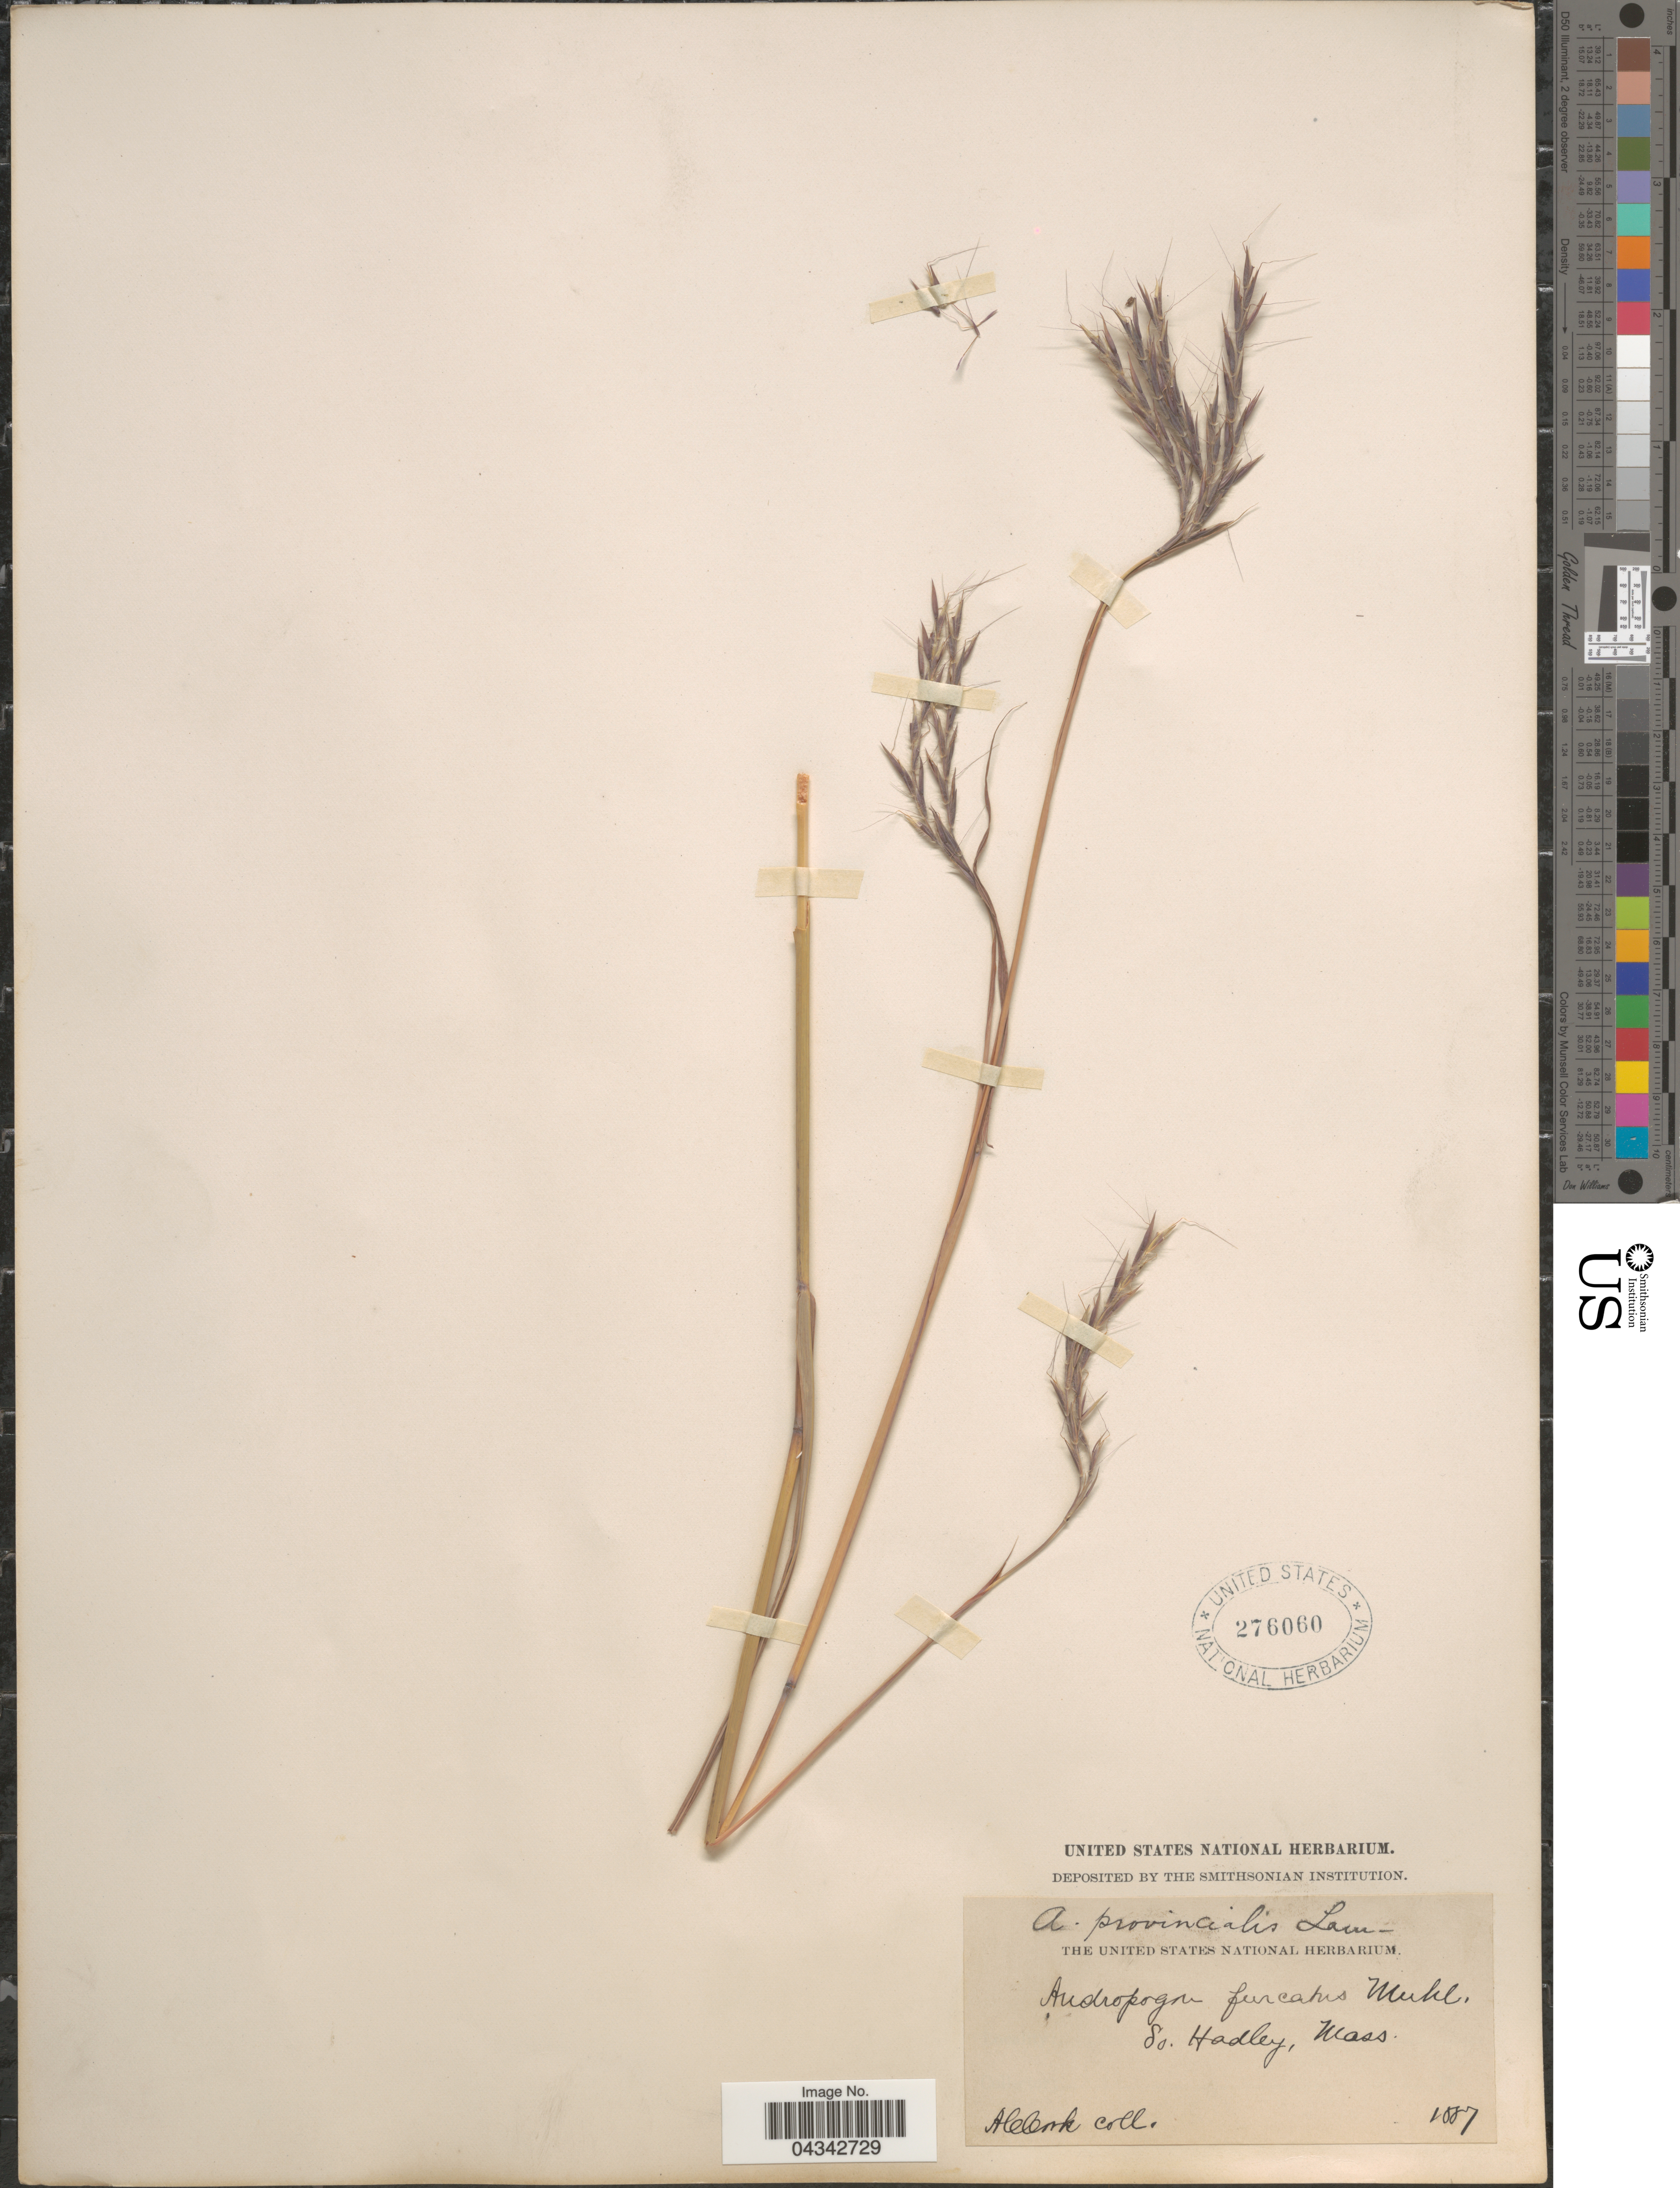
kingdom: Plantae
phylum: Tracheophyta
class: Liliopsida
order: Poales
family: Poaceae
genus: Andropogon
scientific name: Andropogon gerardii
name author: Vitman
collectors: A. Cook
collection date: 1887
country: United States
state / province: Massachusetts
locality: So. Hadley.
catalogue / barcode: US 276060